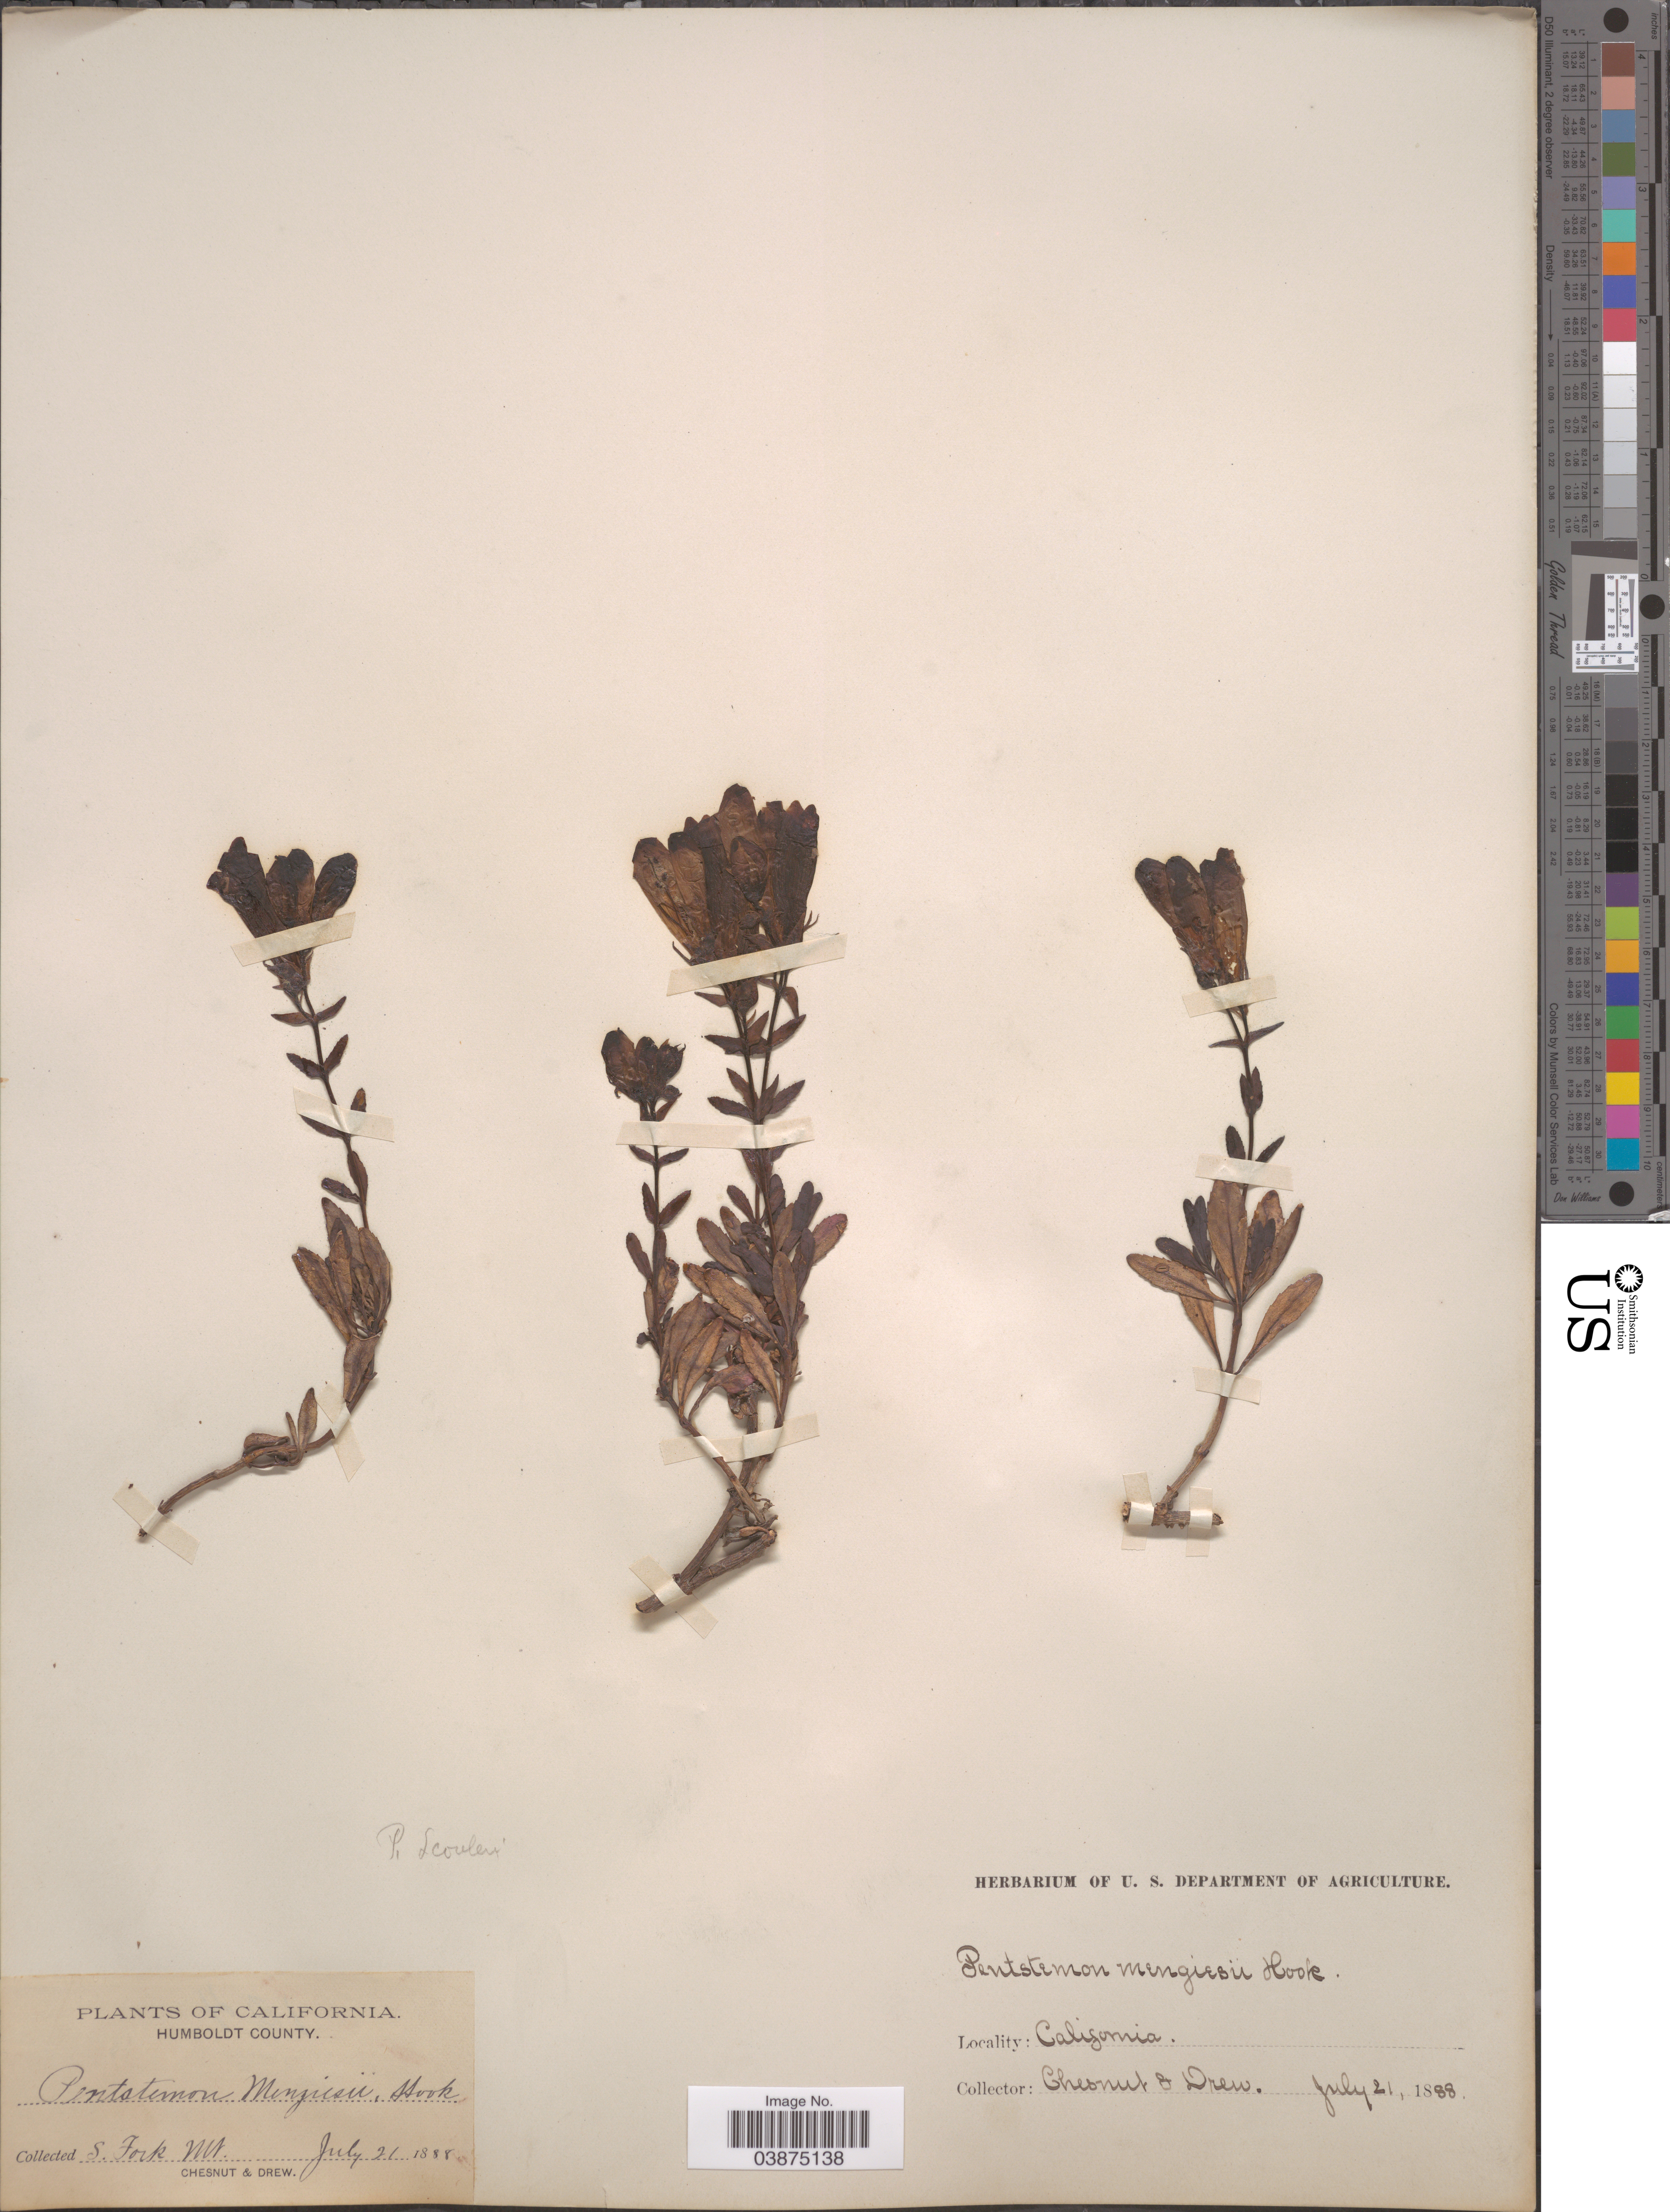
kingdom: Plantae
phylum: Tracheophyta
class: Magnoliopsida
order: Lamiales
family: Plantaginaceae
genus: Penstemon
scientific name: Penstemon fruticosus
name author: (Pursh) Greene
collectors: Chesnut & Drew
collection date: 1888-07-21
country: United States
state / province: California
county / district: Humboldt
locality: Humboldt County. S. Fork Mt.